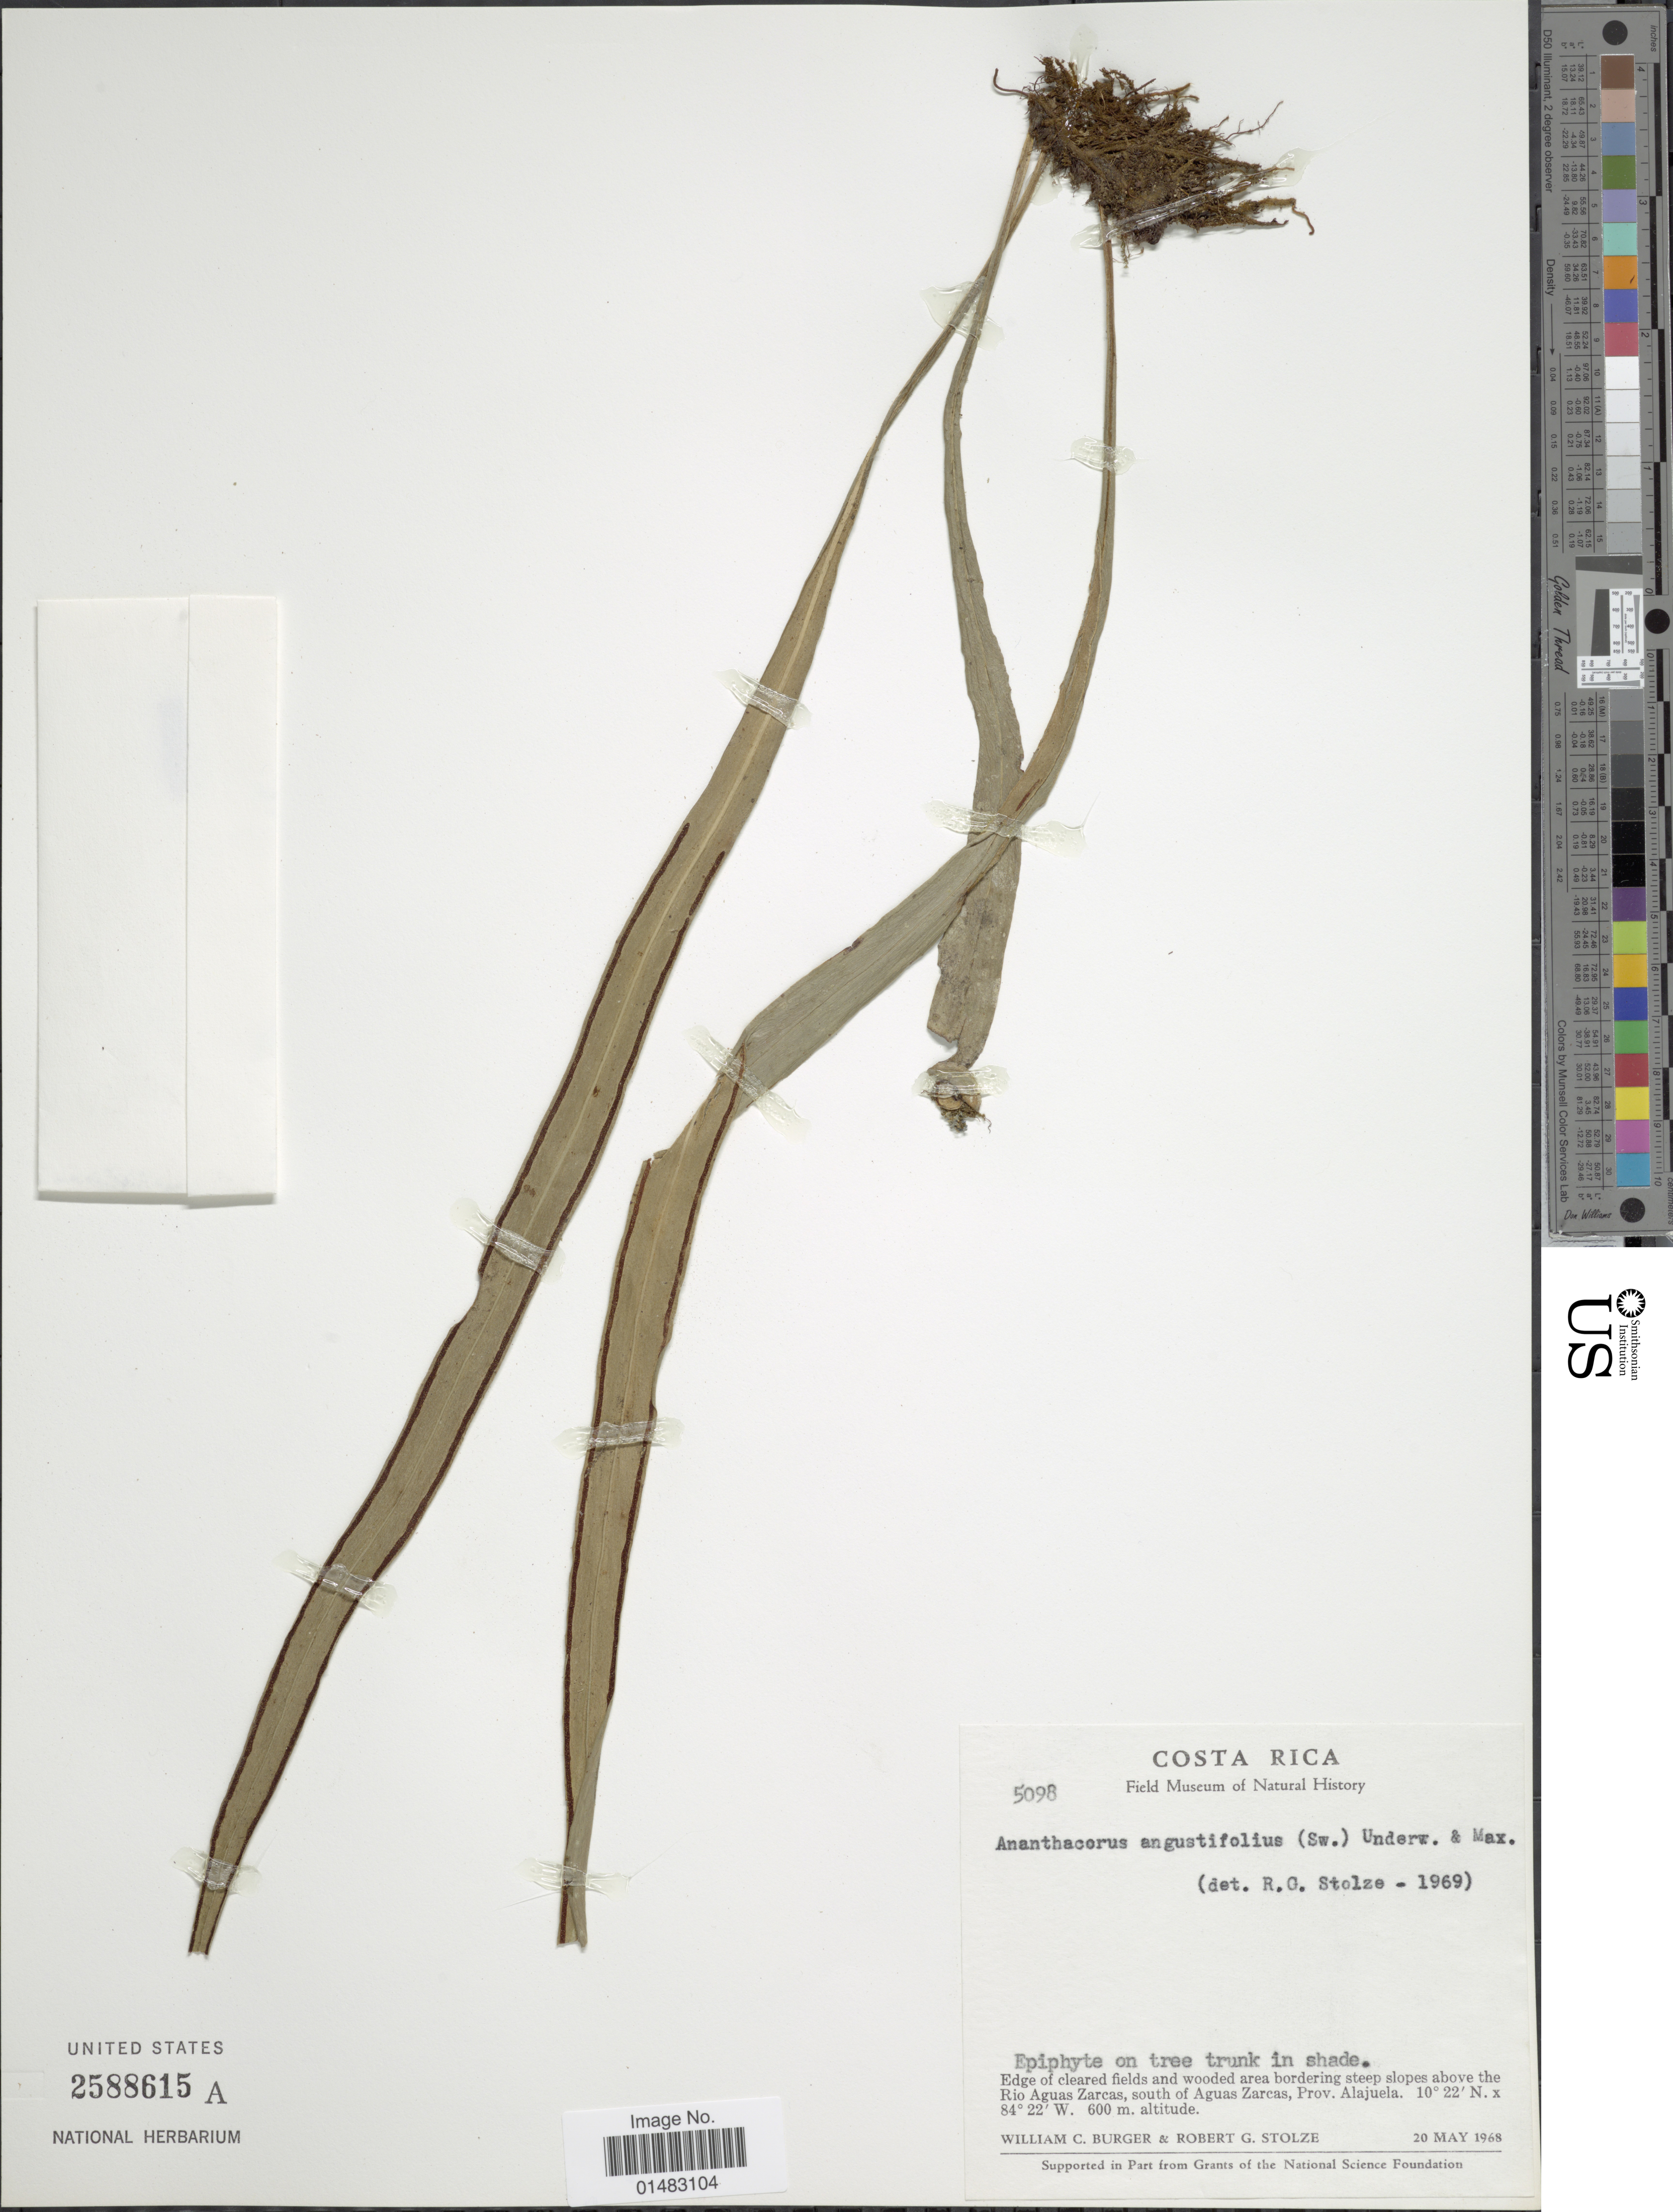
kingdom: Plantae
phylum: Tracheophyta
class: Polypodiopsida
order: Polypodiales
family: Pteridaceae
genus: Ananthacorus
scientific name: Ananthacorus angustifolius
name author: (Sw.) Underw. & Maxon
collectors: W. Burger & R. G. Stolze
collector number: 5098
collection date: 1968-05-20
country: Costa Rica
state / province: Alajuela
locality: Edge cleared fields and wooded area bordering steep slopes above the Rio Aguas Zarcas, south of Aguas Zarcas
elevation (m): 600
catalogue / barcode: US 2588615A